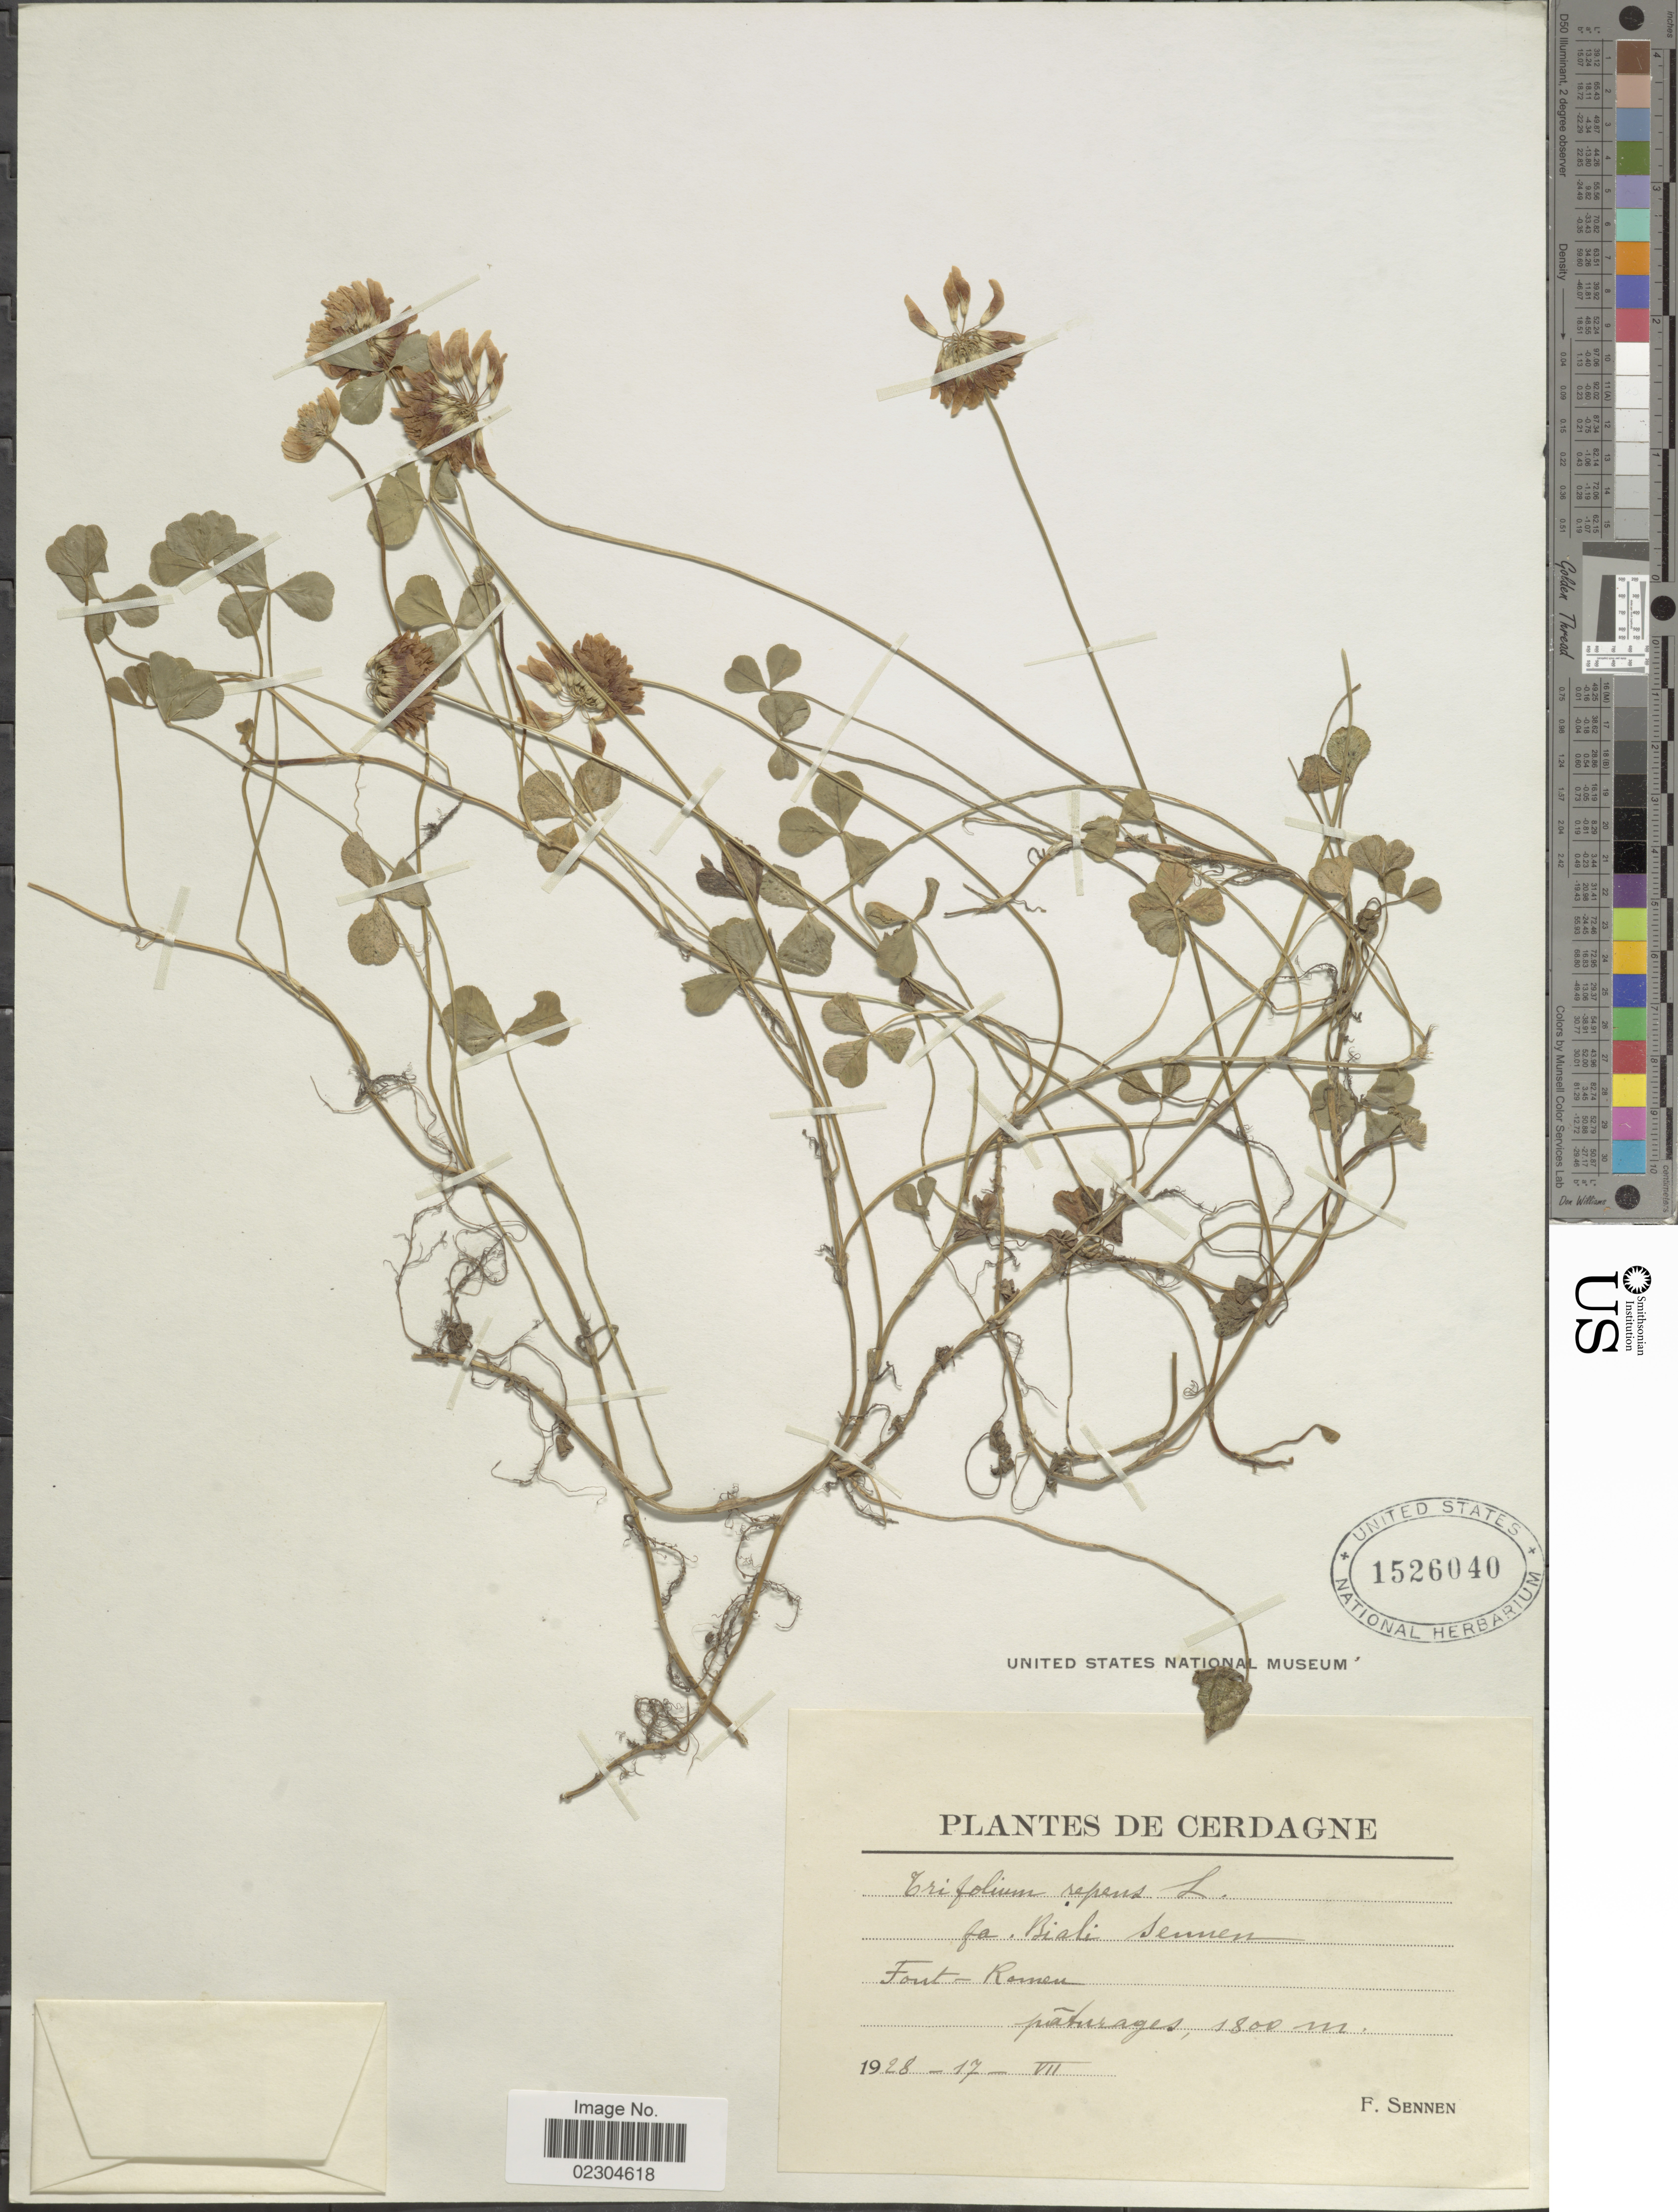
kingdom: Plantae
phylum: Tracheophyta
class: Magnoliopsida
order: Fabales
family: Fabaceae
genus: Trifolium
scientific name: Trifolium repens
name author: L.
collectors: E. Sennen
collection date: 1928-07-17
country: Spain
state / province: Islas Baleares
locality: De Cerdagne, Fout - Romeu, porturages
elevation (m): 1800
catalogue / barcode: US 1526040